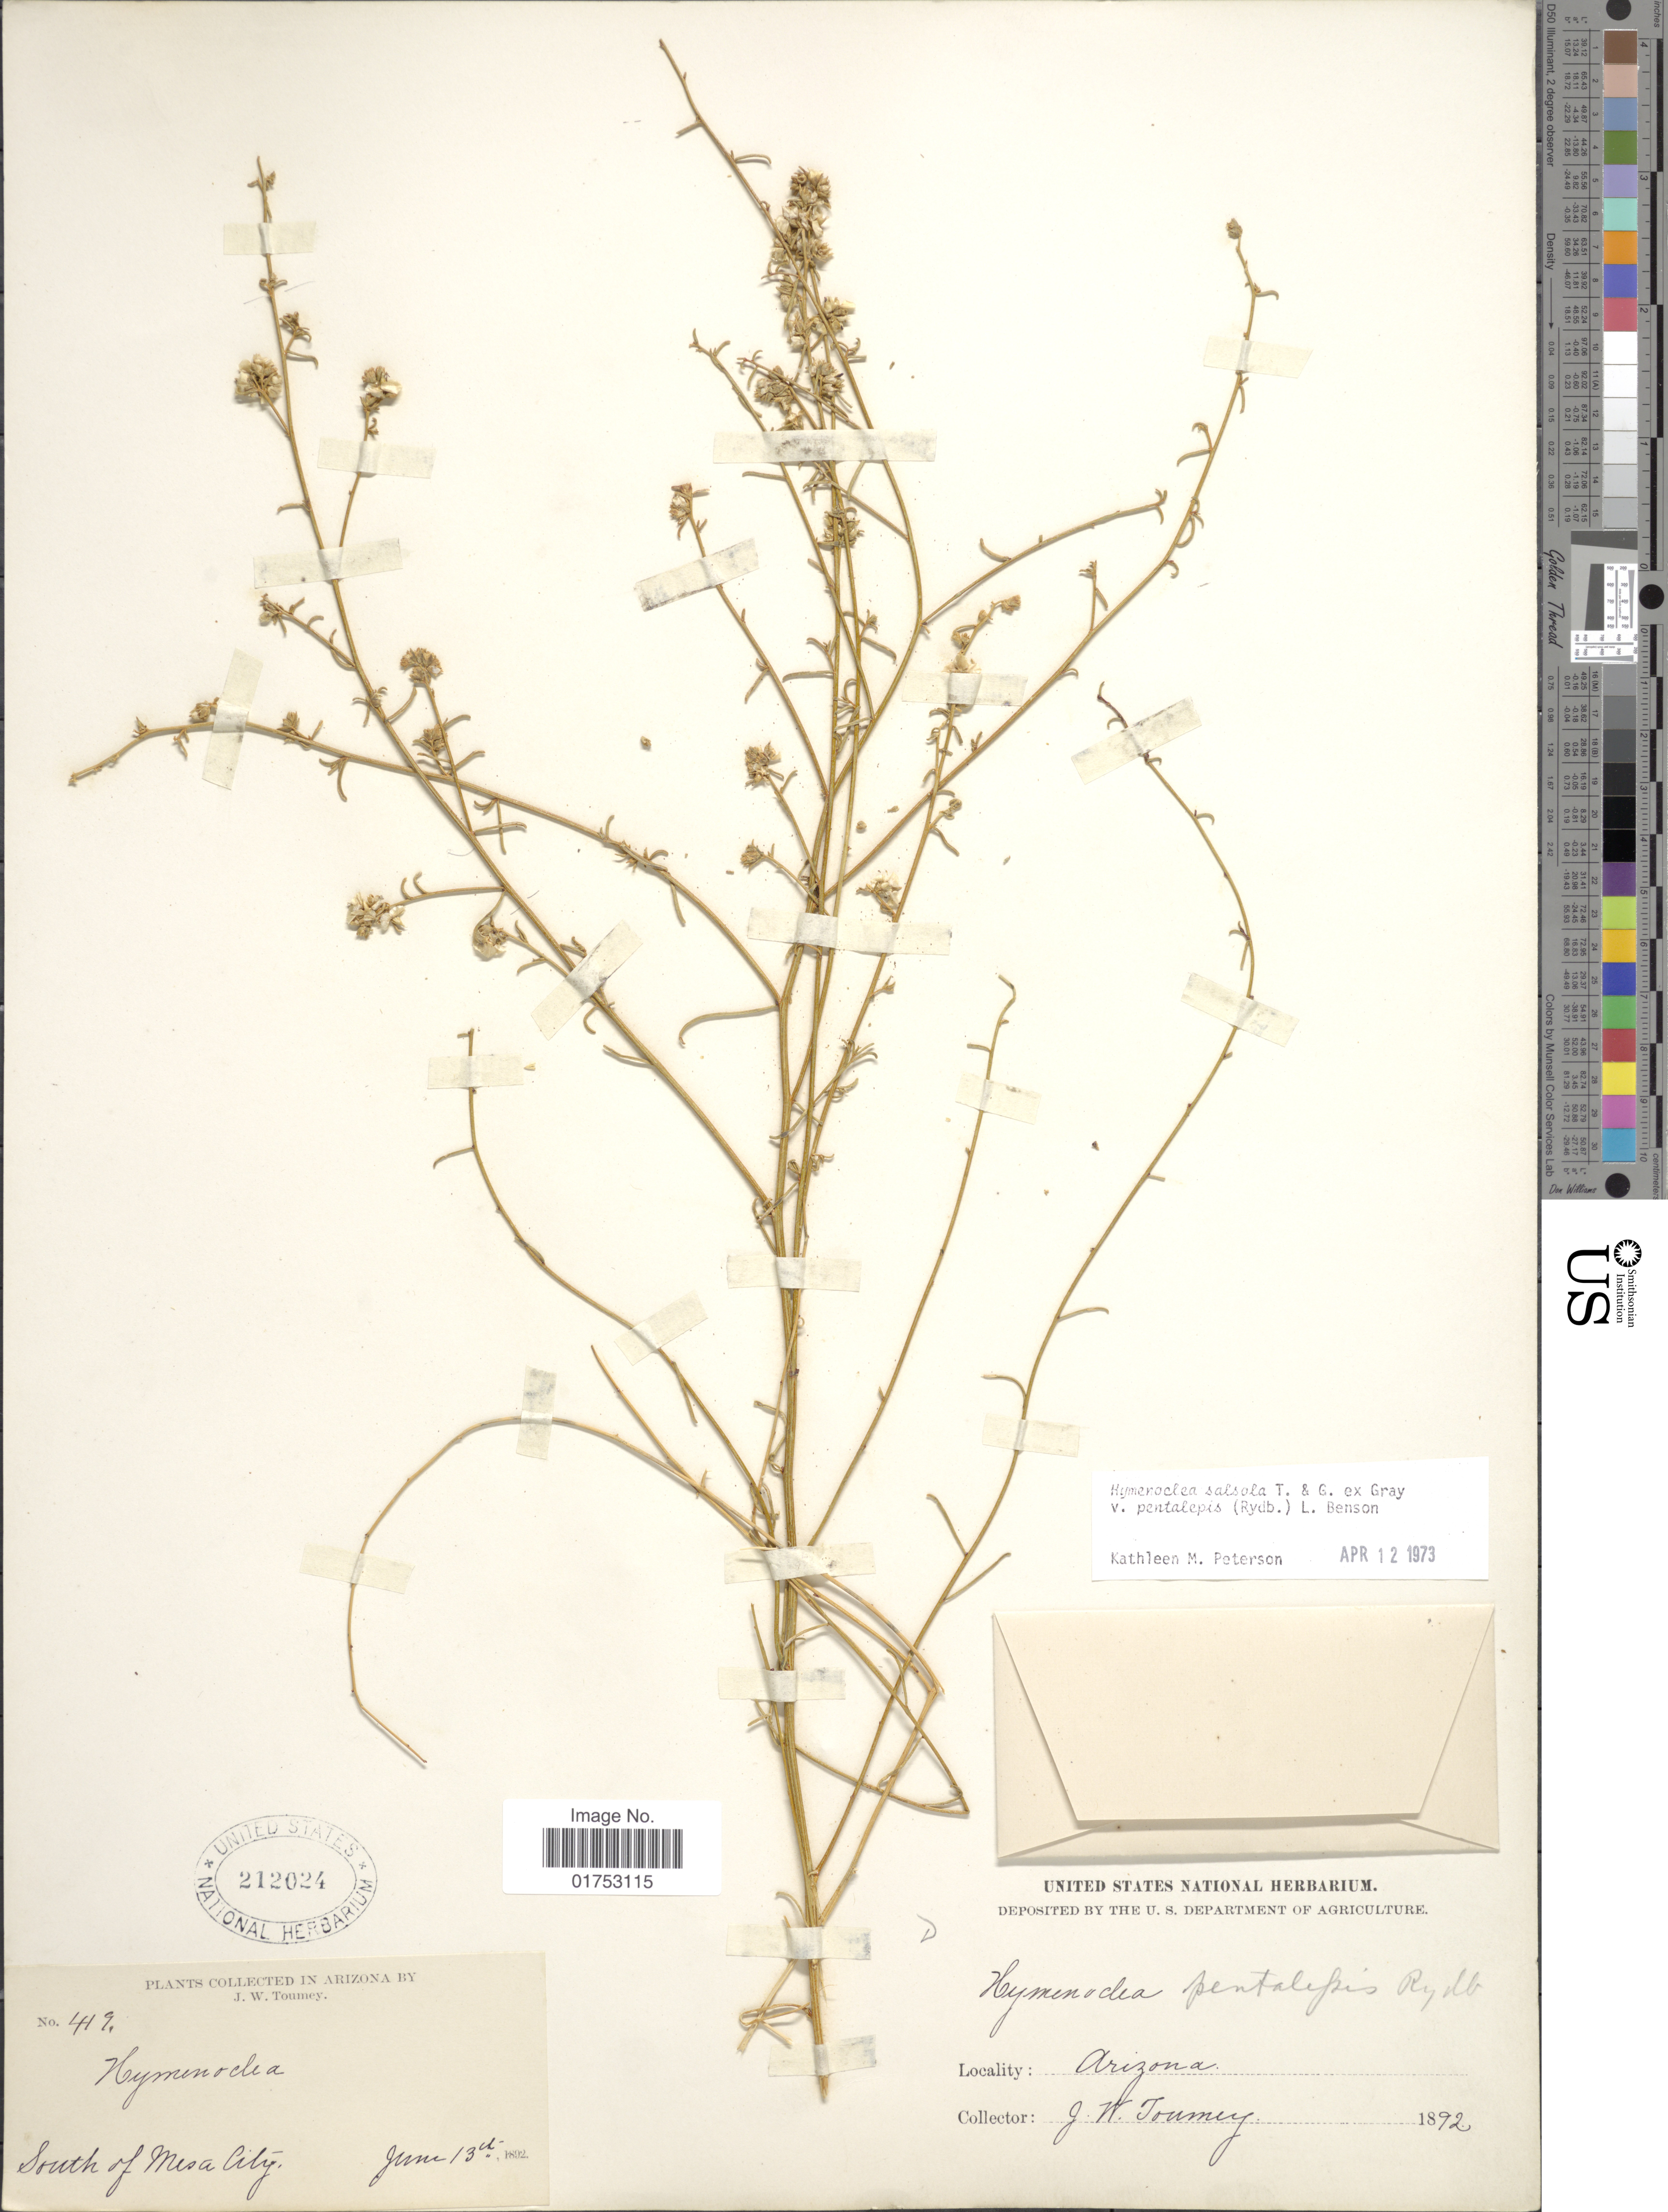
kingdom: Plantae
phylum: Tracheophyta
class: Magnoliopsida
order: Asterales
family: Asteraceae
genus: Hymenoclea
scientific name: Hymenoclea salsola var. pentalepis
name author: (Rydb.) L.D. Benson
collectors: J. W. Toumey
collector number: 419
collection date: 1892-06-13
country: United States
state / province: Arizona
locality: South of Mesa City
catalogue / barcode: US 212024